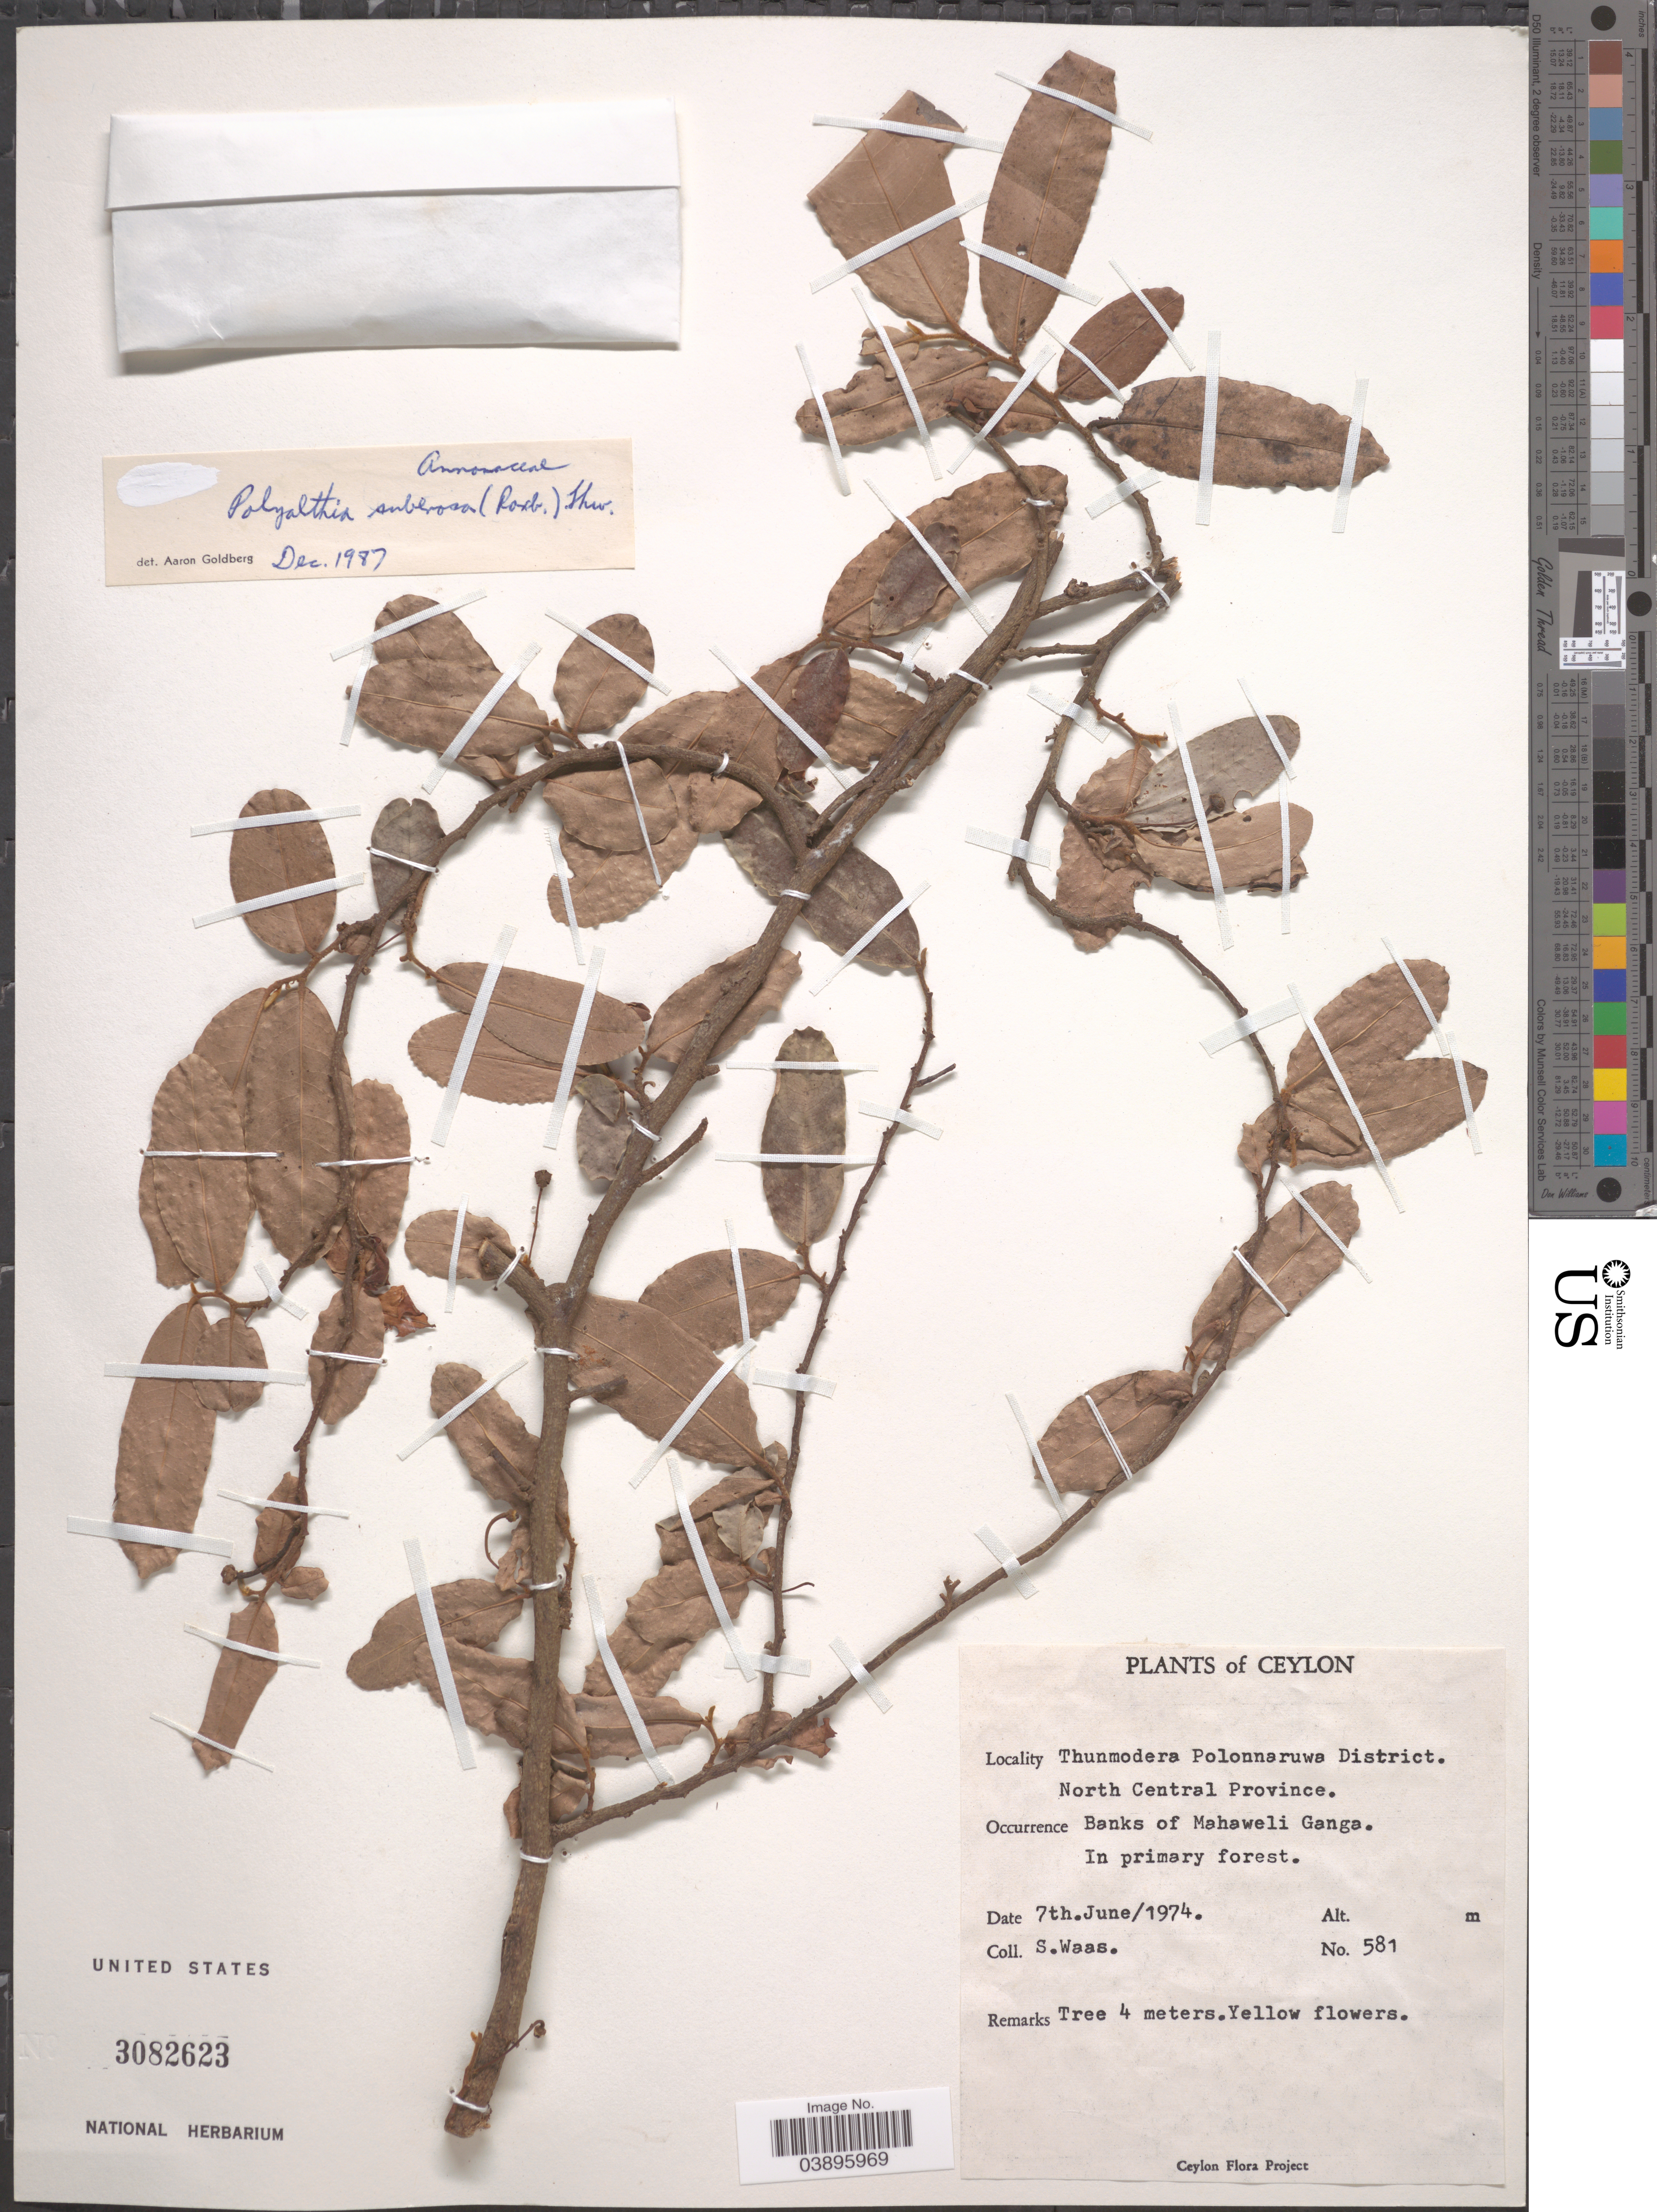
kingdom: Plantae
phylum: Tracheophyta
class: Magnoliopsida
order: Magnoliales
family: Annonaceae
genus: Polyalthia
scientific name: Polyalthia suberosa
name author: (Roxb.) Thwaites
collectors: S. Waas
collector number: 581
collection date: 1974-06-07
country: Sri Lanka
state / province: North Central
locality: Ceylon. Thunmodera Polonnaruwa District. Banks of Mahaweli Ganga.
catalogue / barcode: US 3082623